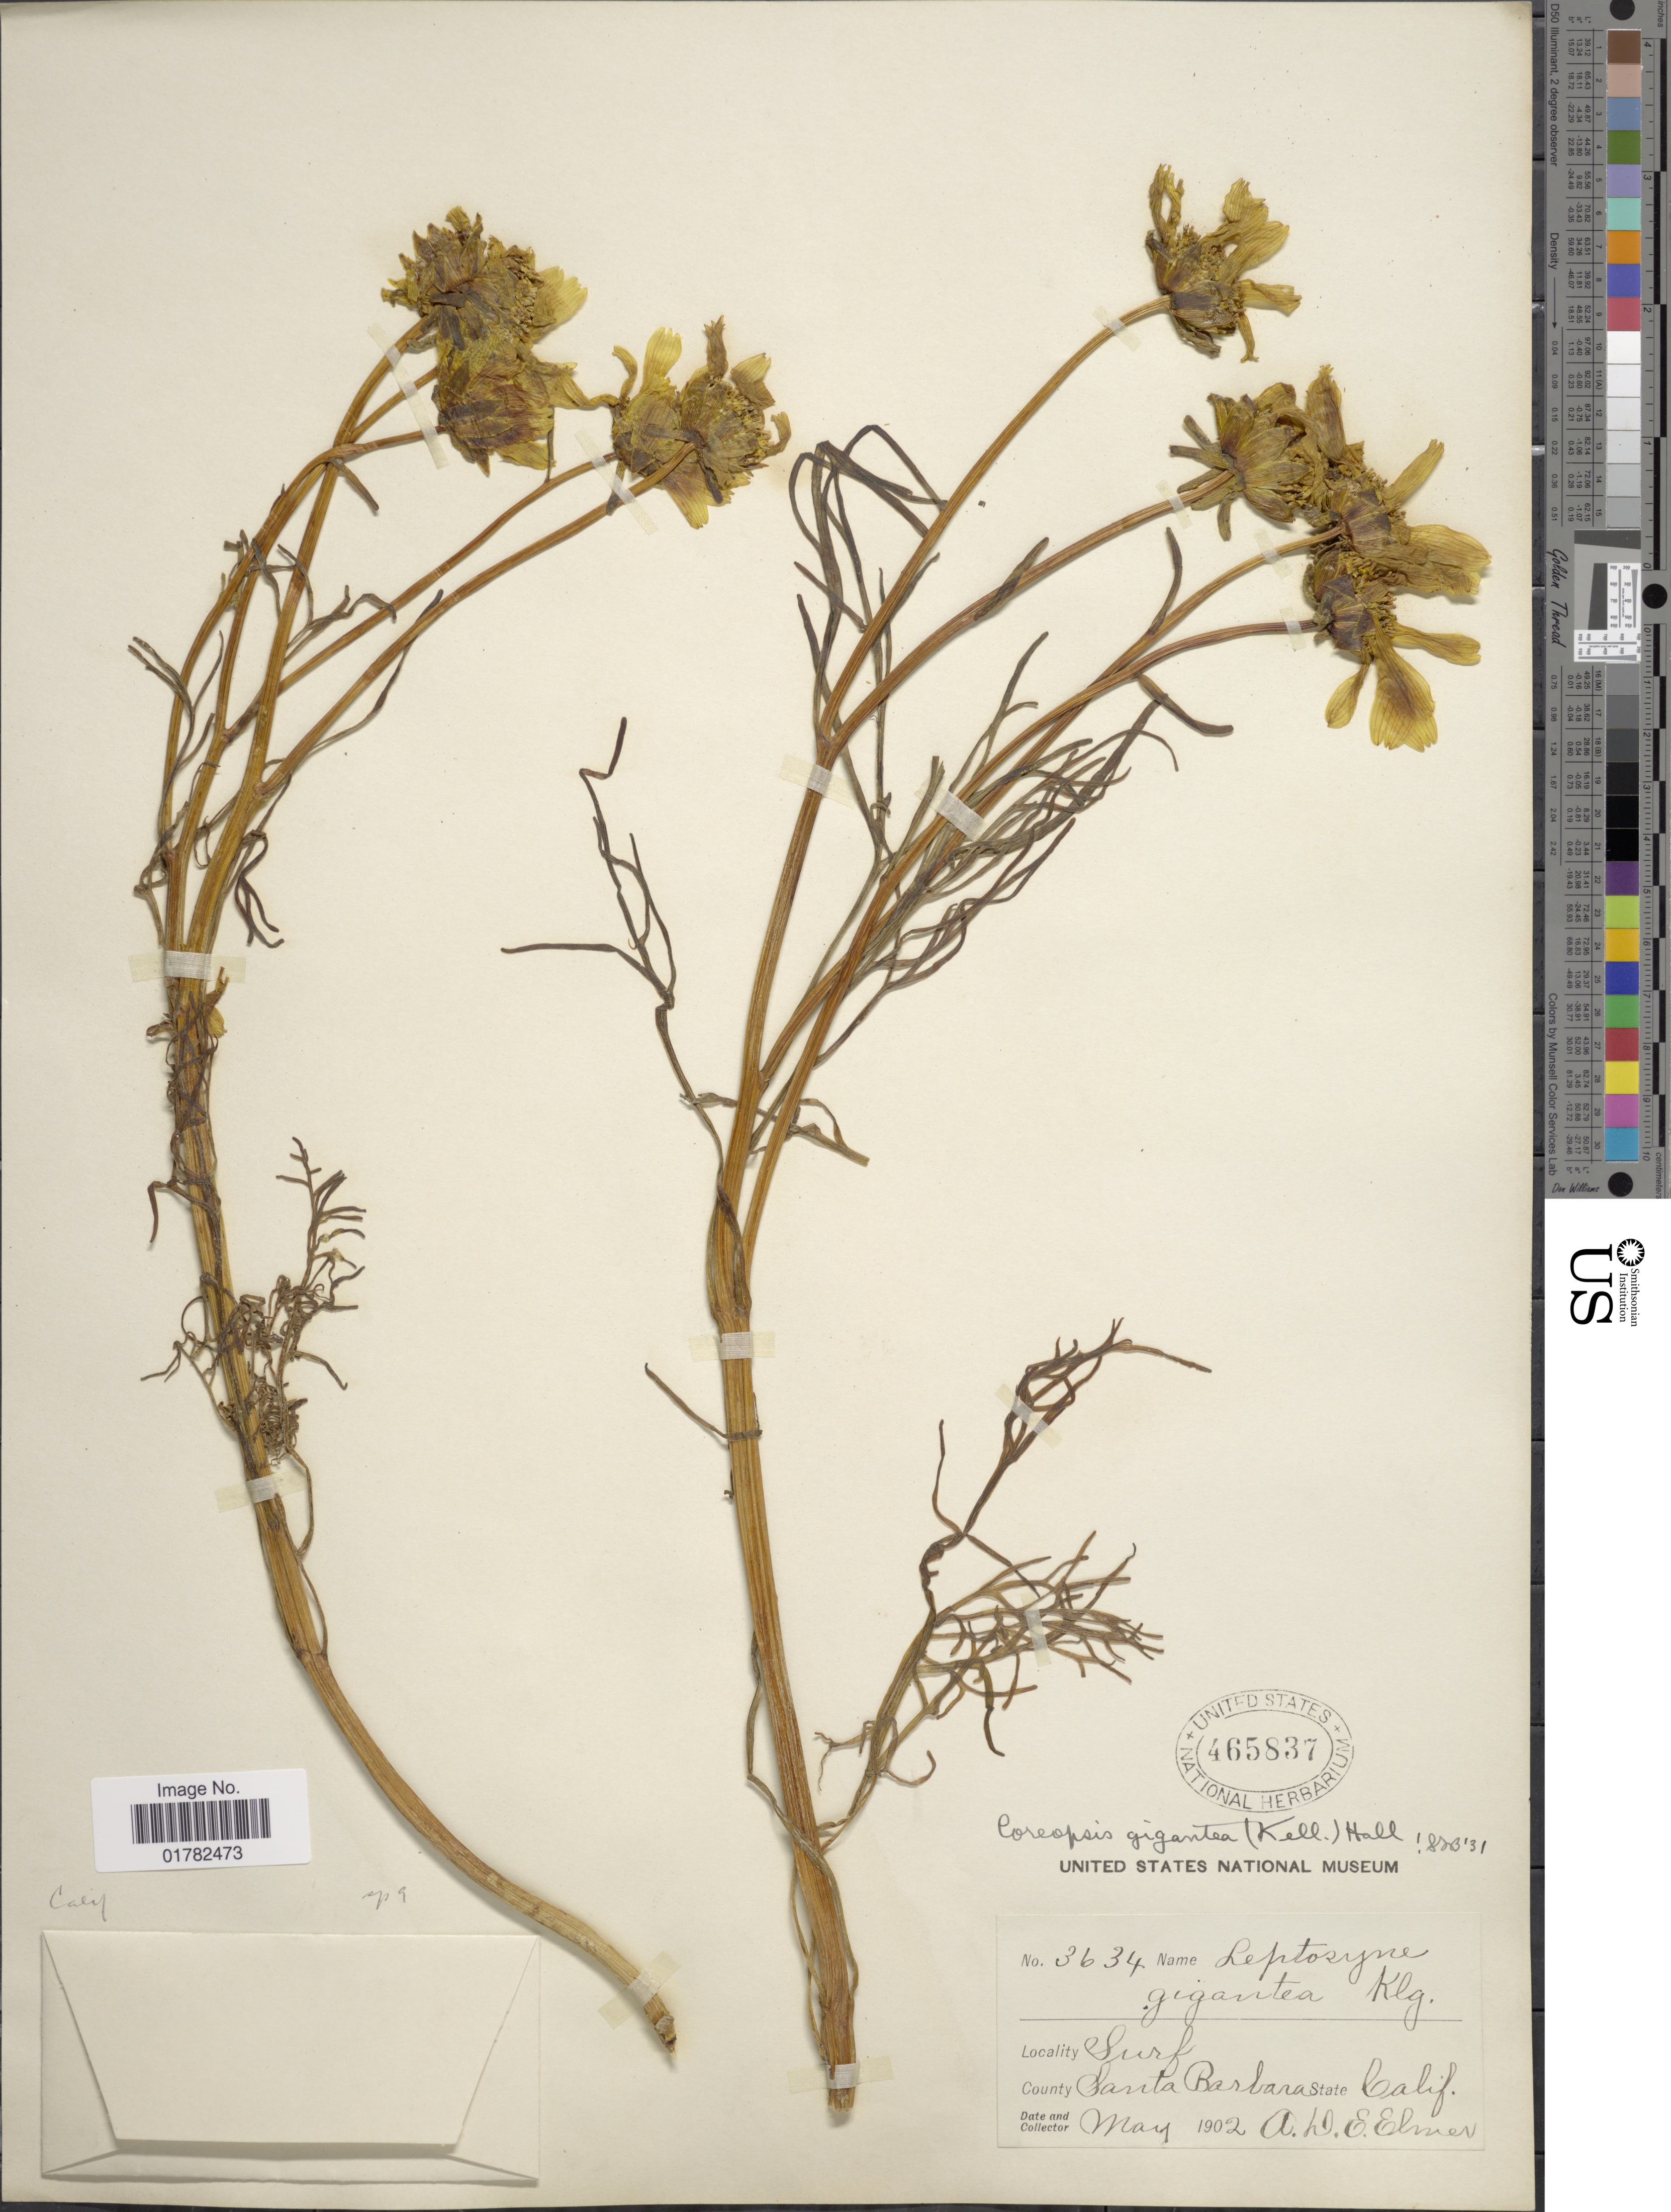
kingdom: Plantae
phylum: Tracheophyta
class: Magnoliopsida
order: Asterales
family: Asteraceae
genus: Coreopsis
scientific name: Coreopsis gigantea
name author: (Kellogg) H.M. Hall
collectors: A. D. E. Elmer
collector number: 3634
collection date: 1902-05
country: United States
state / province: California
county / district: Santa Barbara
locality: Surf, Santa Barbara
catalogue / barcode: US 465837